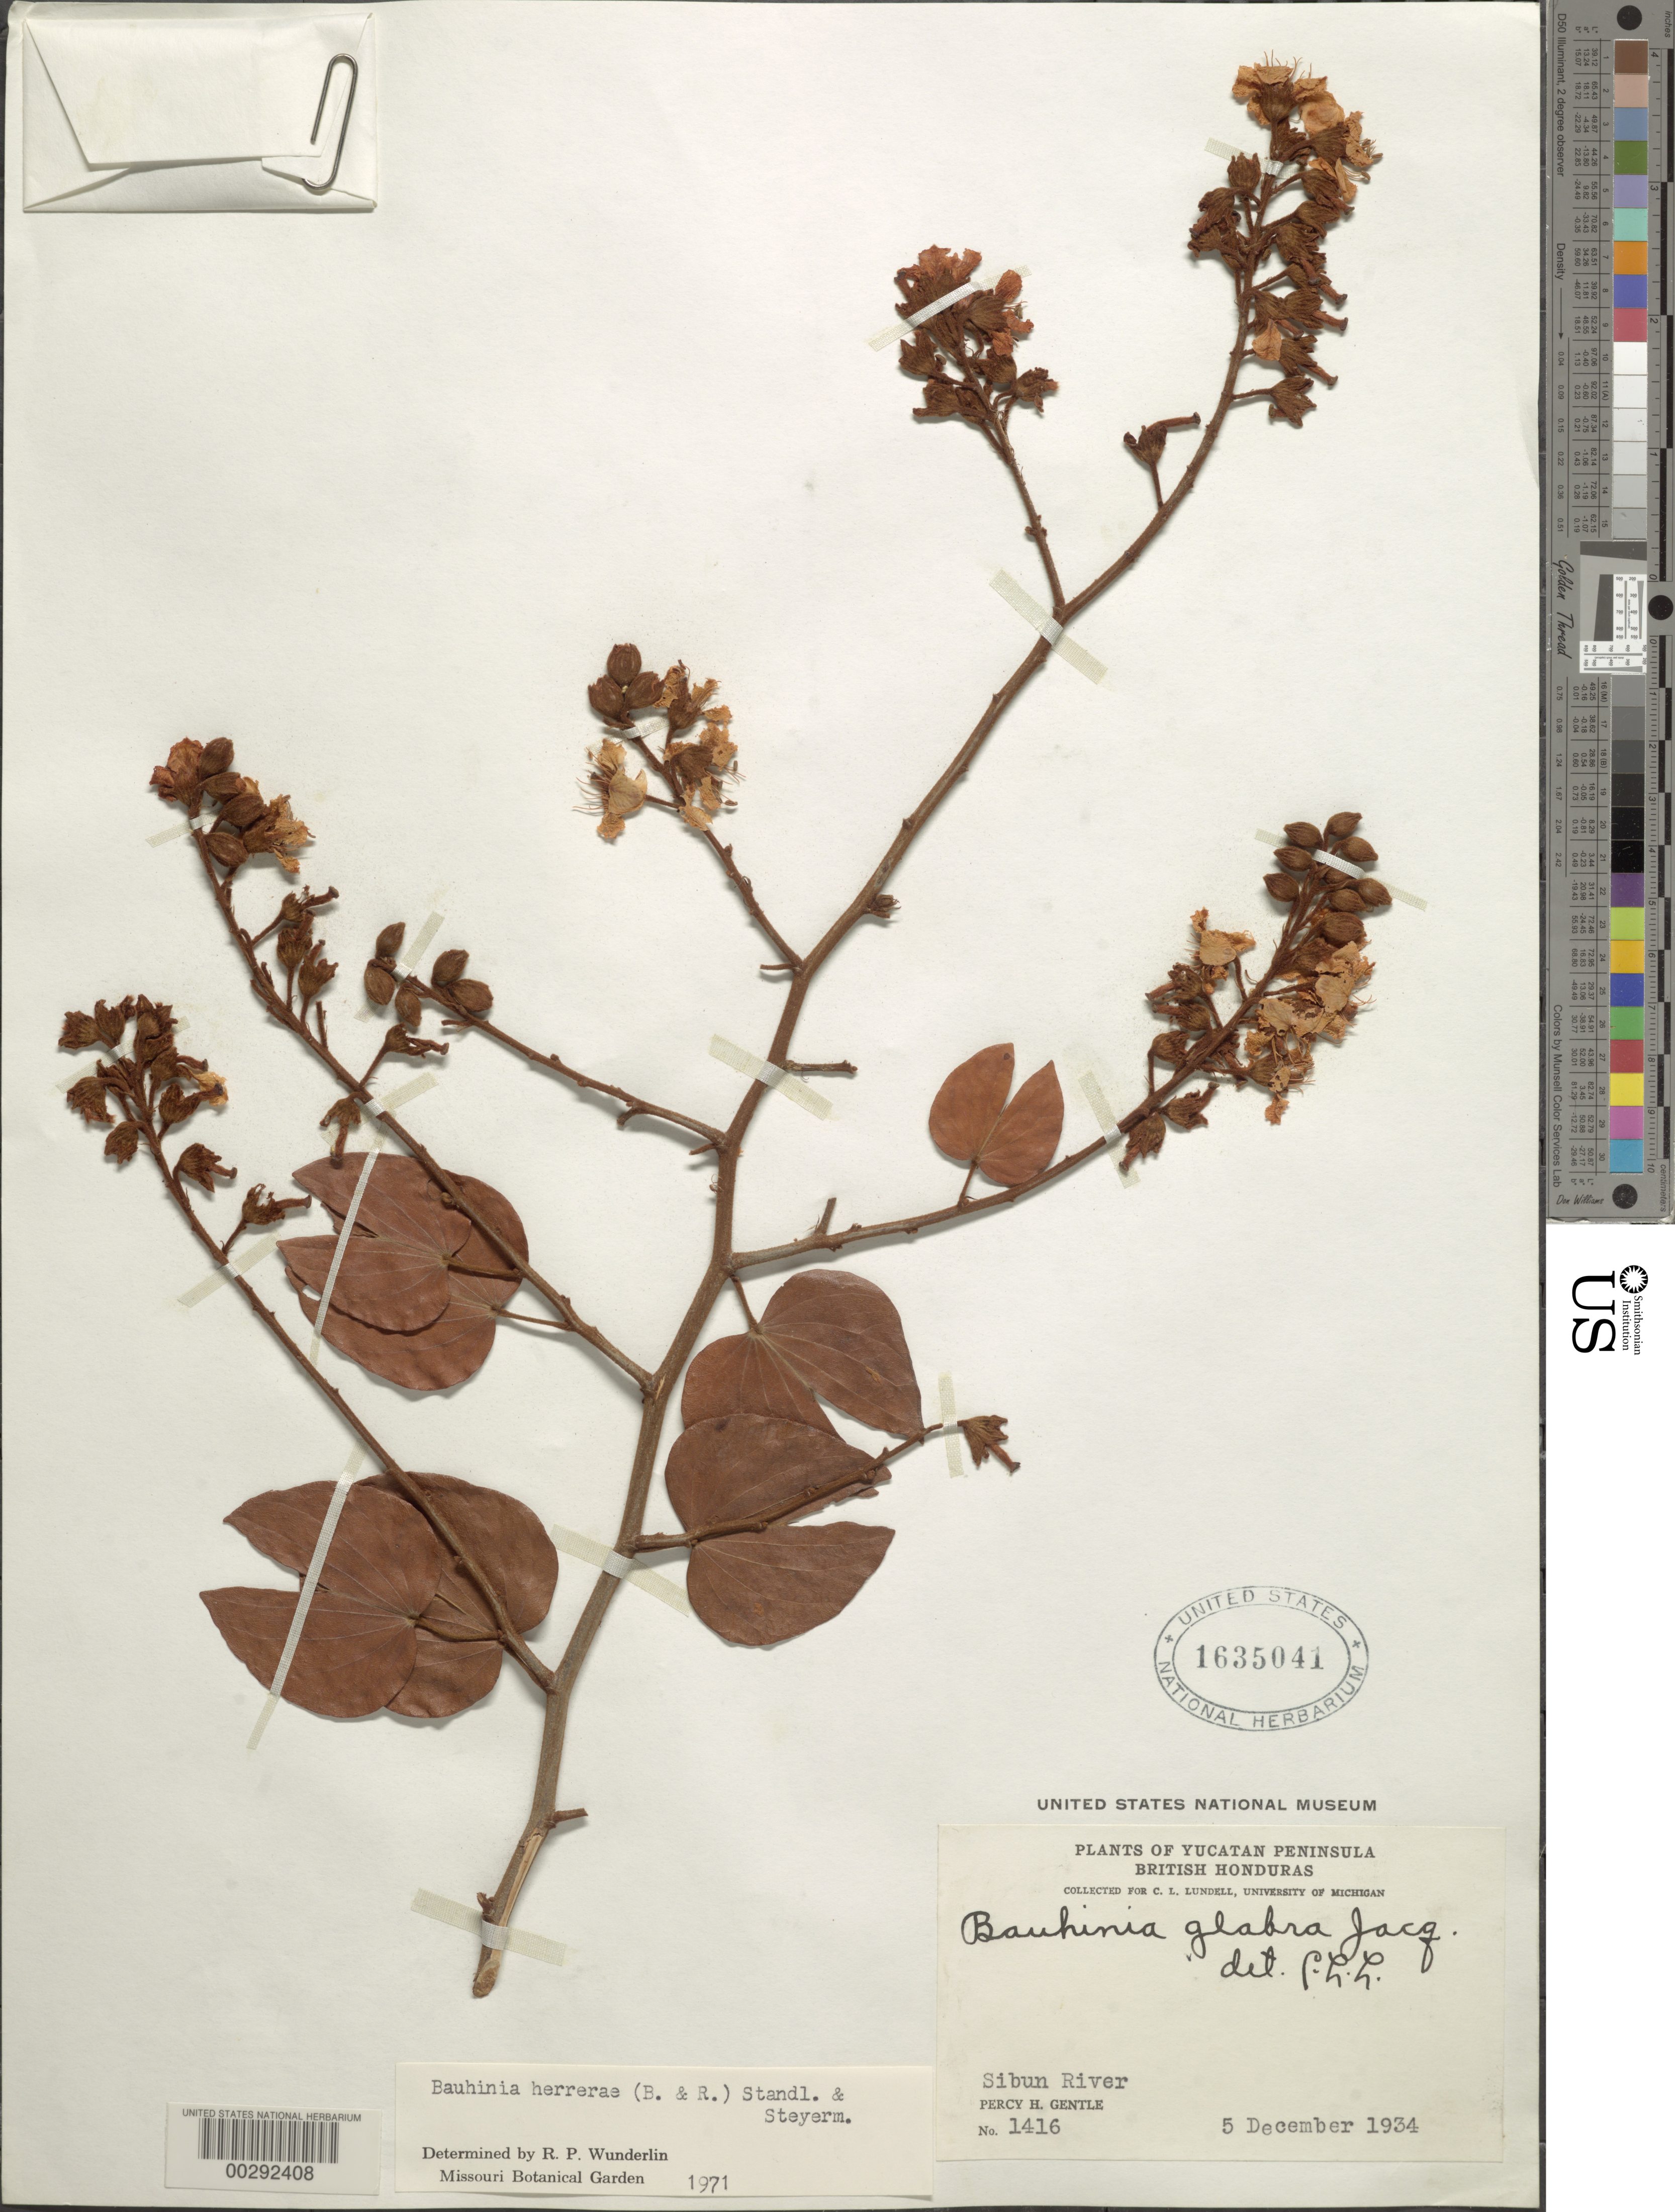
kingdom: Plantae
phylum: Tracheophyta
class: Magnoliopsida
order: Fabales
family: Fabaceae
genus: Bauhinia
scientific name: Bauhinia herrerae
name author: (Britton & Rose) Standl. & Steyerm.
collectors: P. H. Gentle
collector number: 1416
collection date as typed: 05 Dec 1934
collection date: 1934-12-05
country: Belize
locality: Sibun River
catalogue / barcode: US 1635041